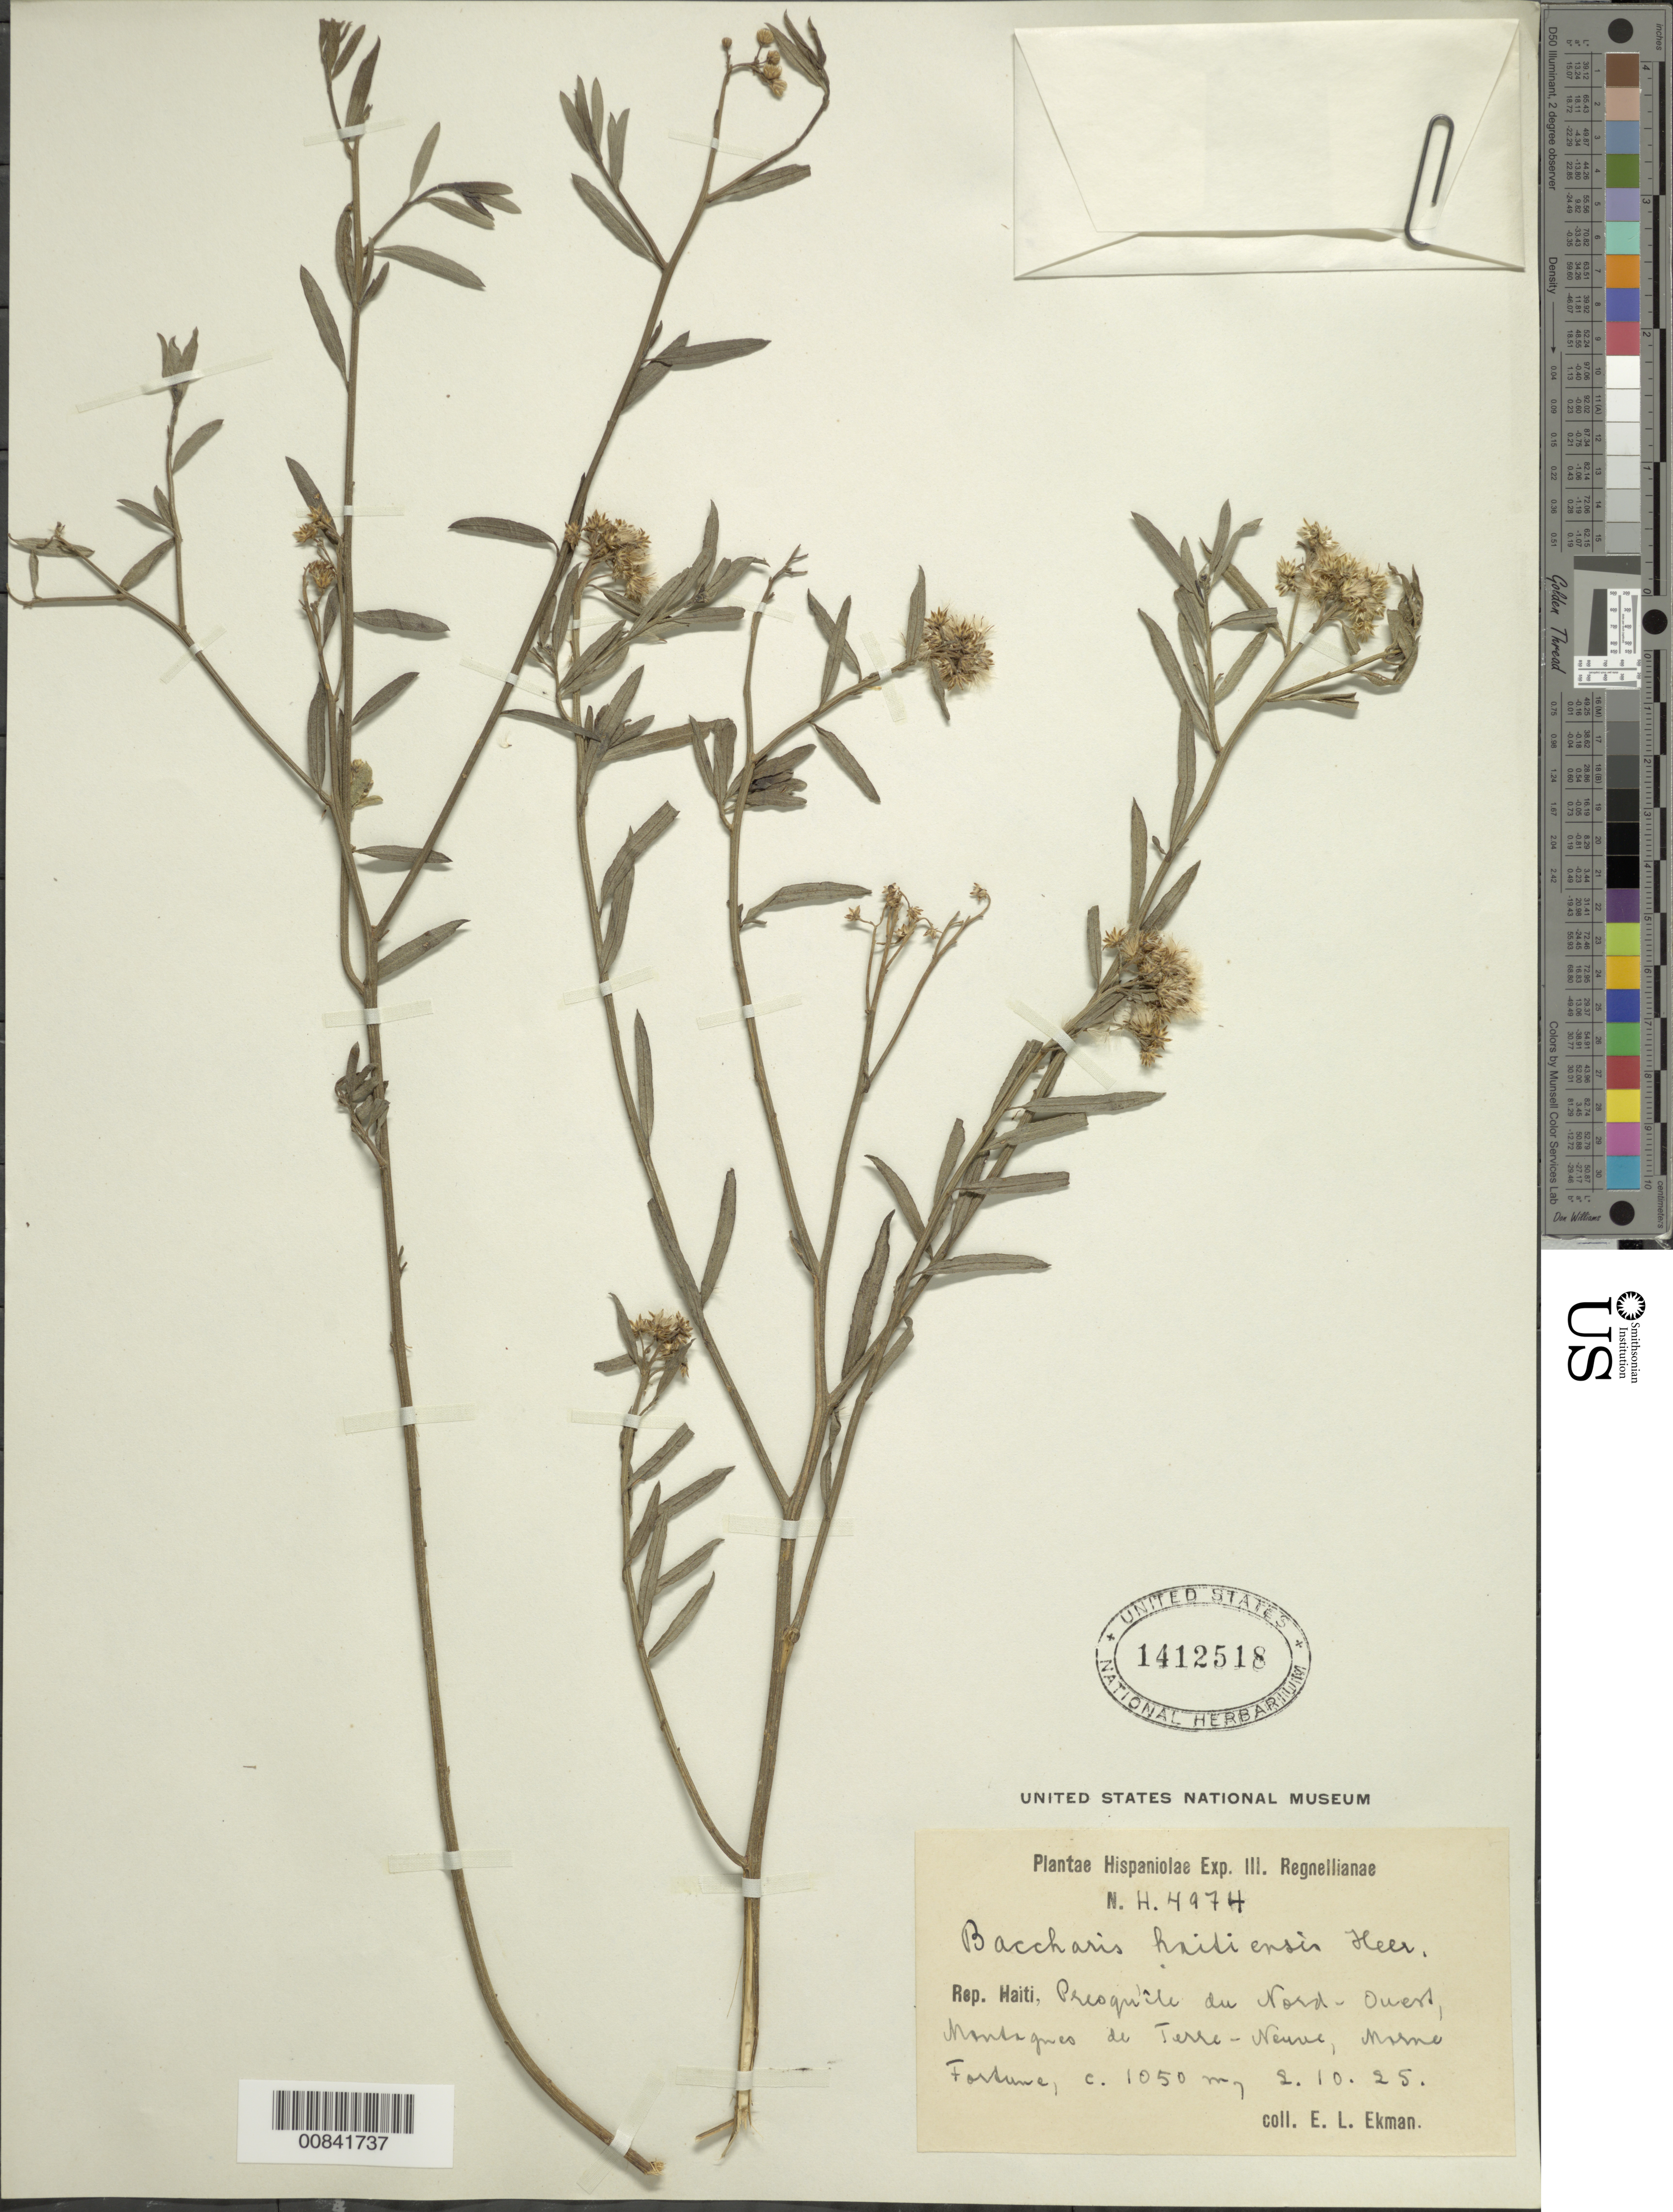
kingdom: Plantae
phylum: Tracheophyta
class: Magnoliopsida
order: Asterales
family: Asteraceae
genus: Baccharis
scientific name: Baccharis haitiensis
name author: Heering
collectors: E. L. Ekman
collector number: H 4974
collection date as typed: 02 Oct 1925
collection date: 1925-10-02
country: Haiti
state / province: Nord-Ouest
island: Hispaniola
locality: Montagnes de Terre-Nouve, Morne Fortune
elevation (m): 1050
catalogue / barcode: US 1412518